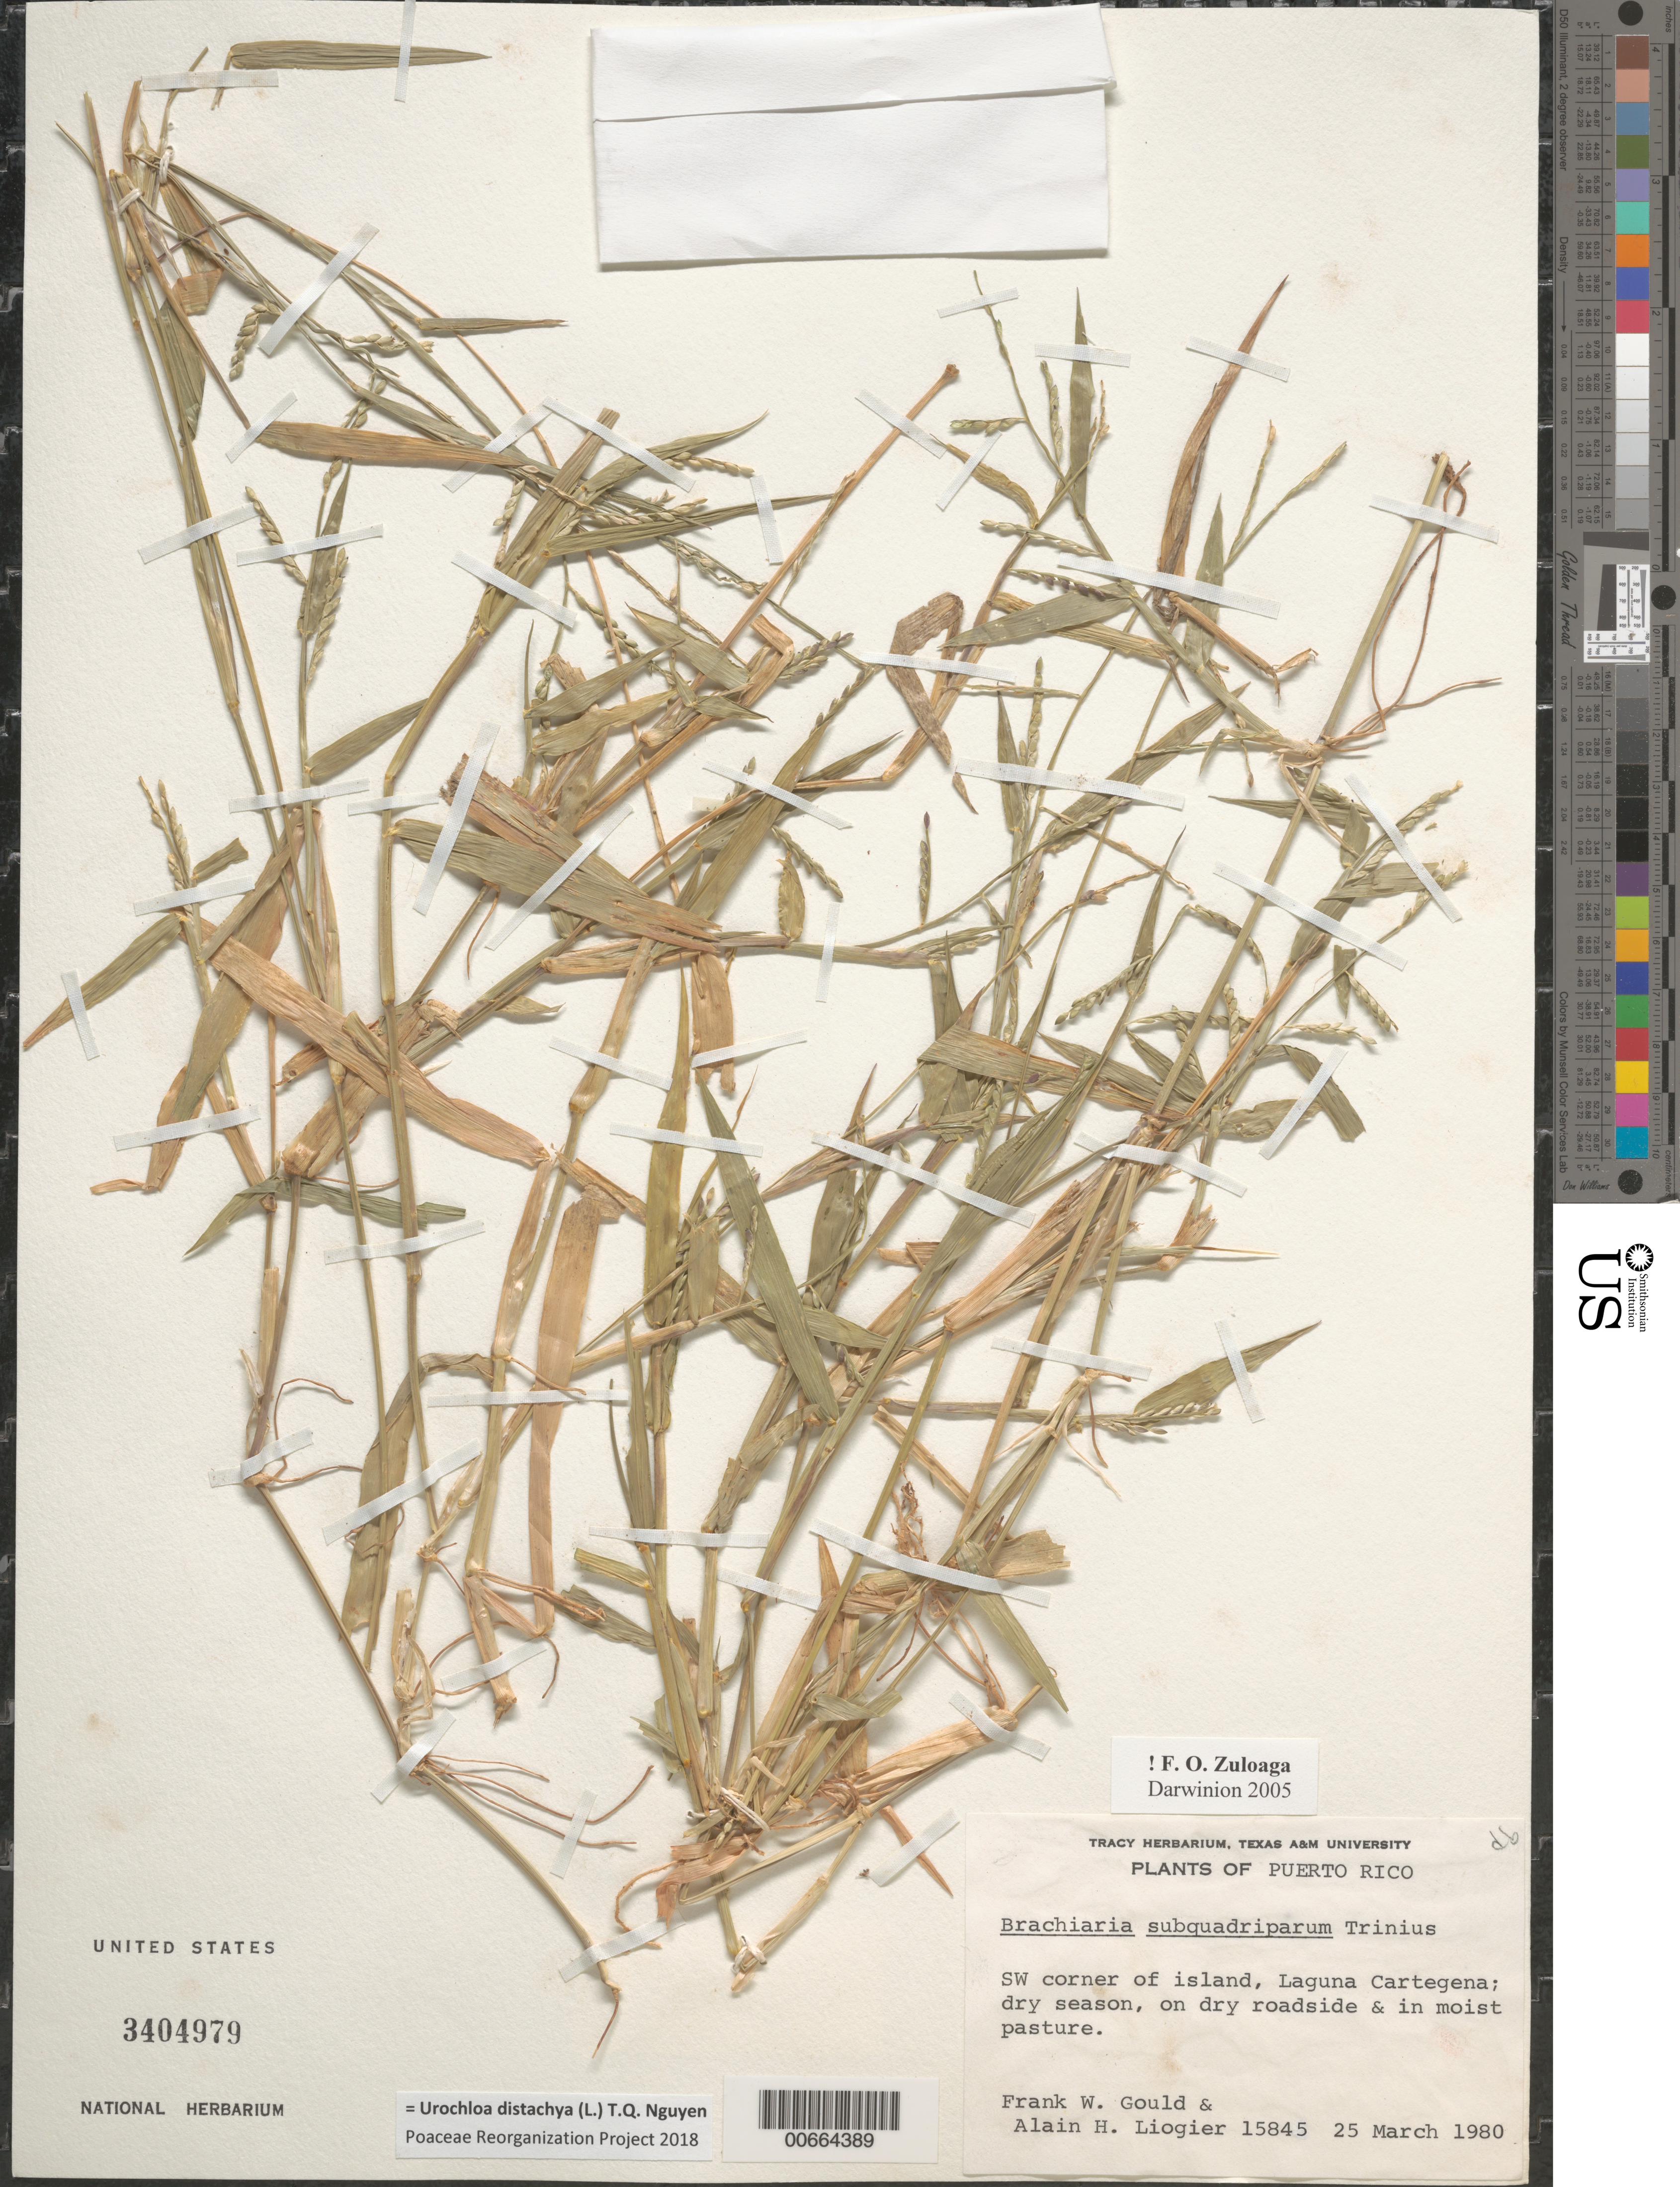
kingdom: Plantae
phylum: Tracheophyta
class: Liliopsida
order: Poales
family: Poaceae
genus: Urochloa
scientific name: Urochloa distachya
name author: (L.) T.Q. Nguyen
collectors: F. W. Gould & A. H. Liogier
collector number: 15845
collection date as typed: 25 Mar 1980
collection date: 1980-03-25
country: Puerto Rico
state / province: Guánica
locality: SW corner of Island, Laguna Cartegena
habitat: Dry season, on dry roadside & in moist pasture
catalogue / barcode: US 3404979